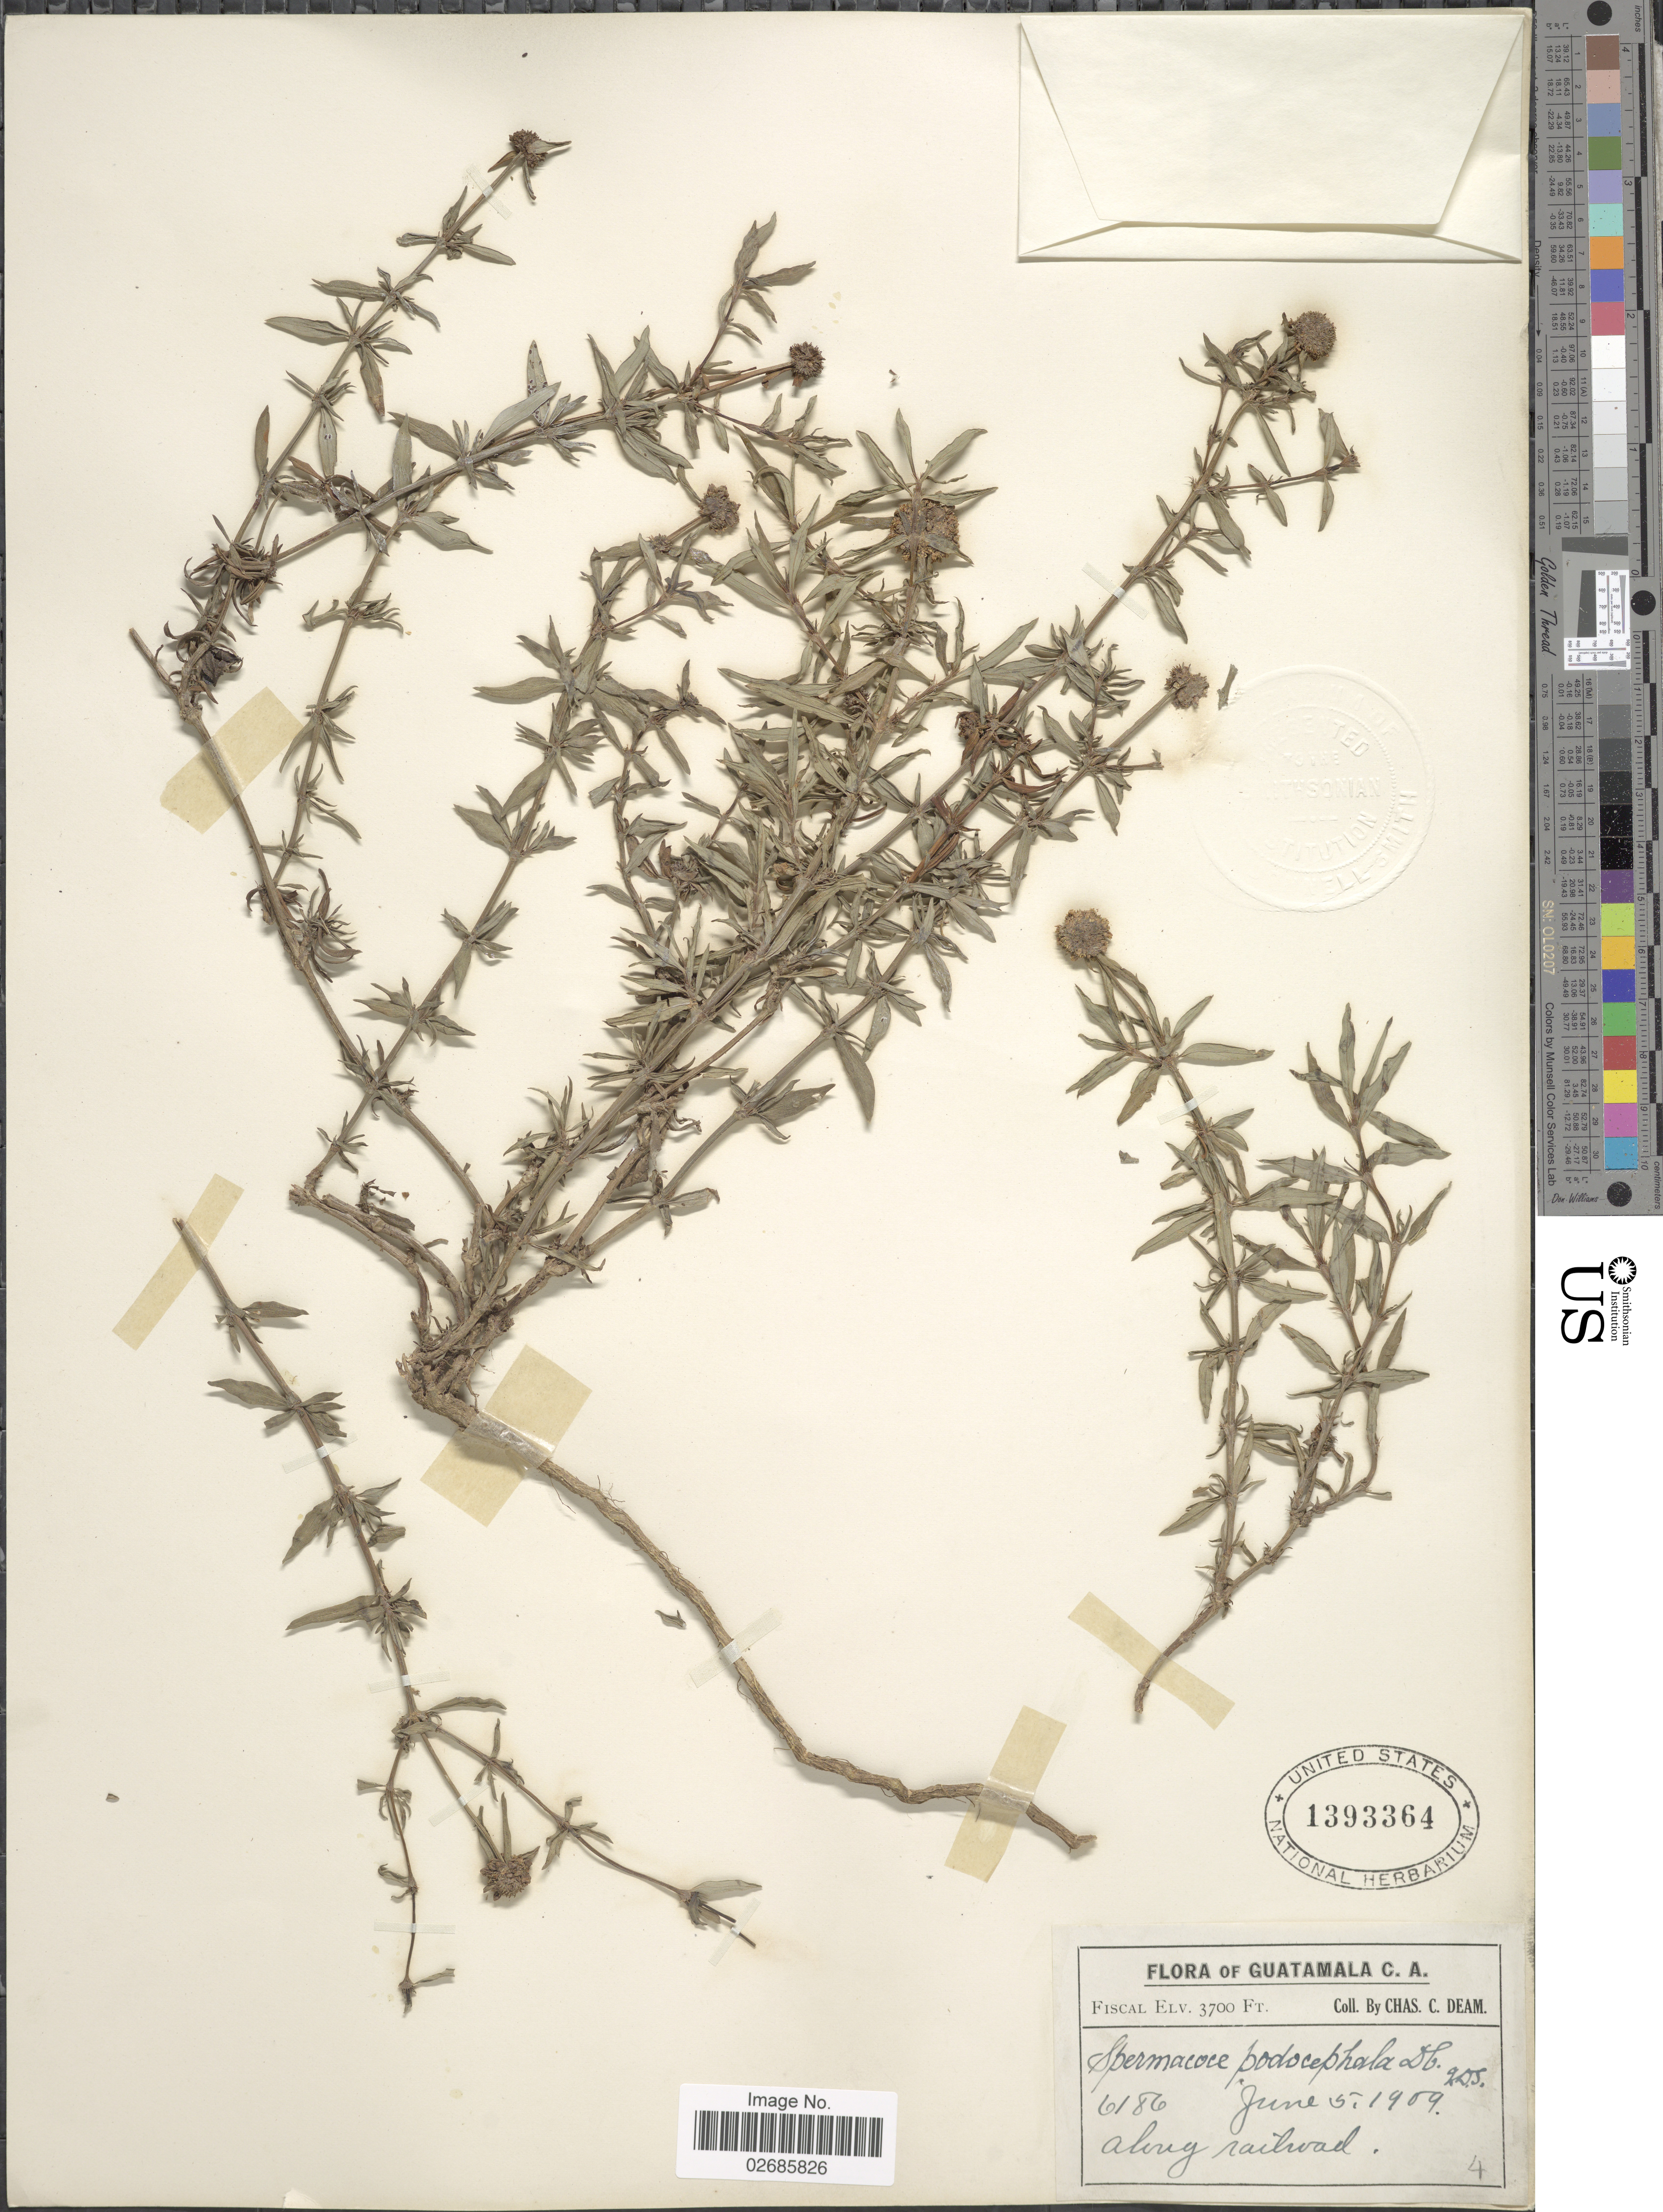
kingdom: Plantae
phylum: Tracheophyta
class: Magnoliopsida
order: Gentianales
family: Rubiaceae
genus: Borreria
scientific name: Borreria verticillata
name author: (L.) G. Mey.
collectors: C. C. Deam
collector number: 6186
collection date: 1909-06-05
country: Guatemala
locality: Fiscal. Along railroad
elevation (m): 1128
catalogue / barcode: US 1393364